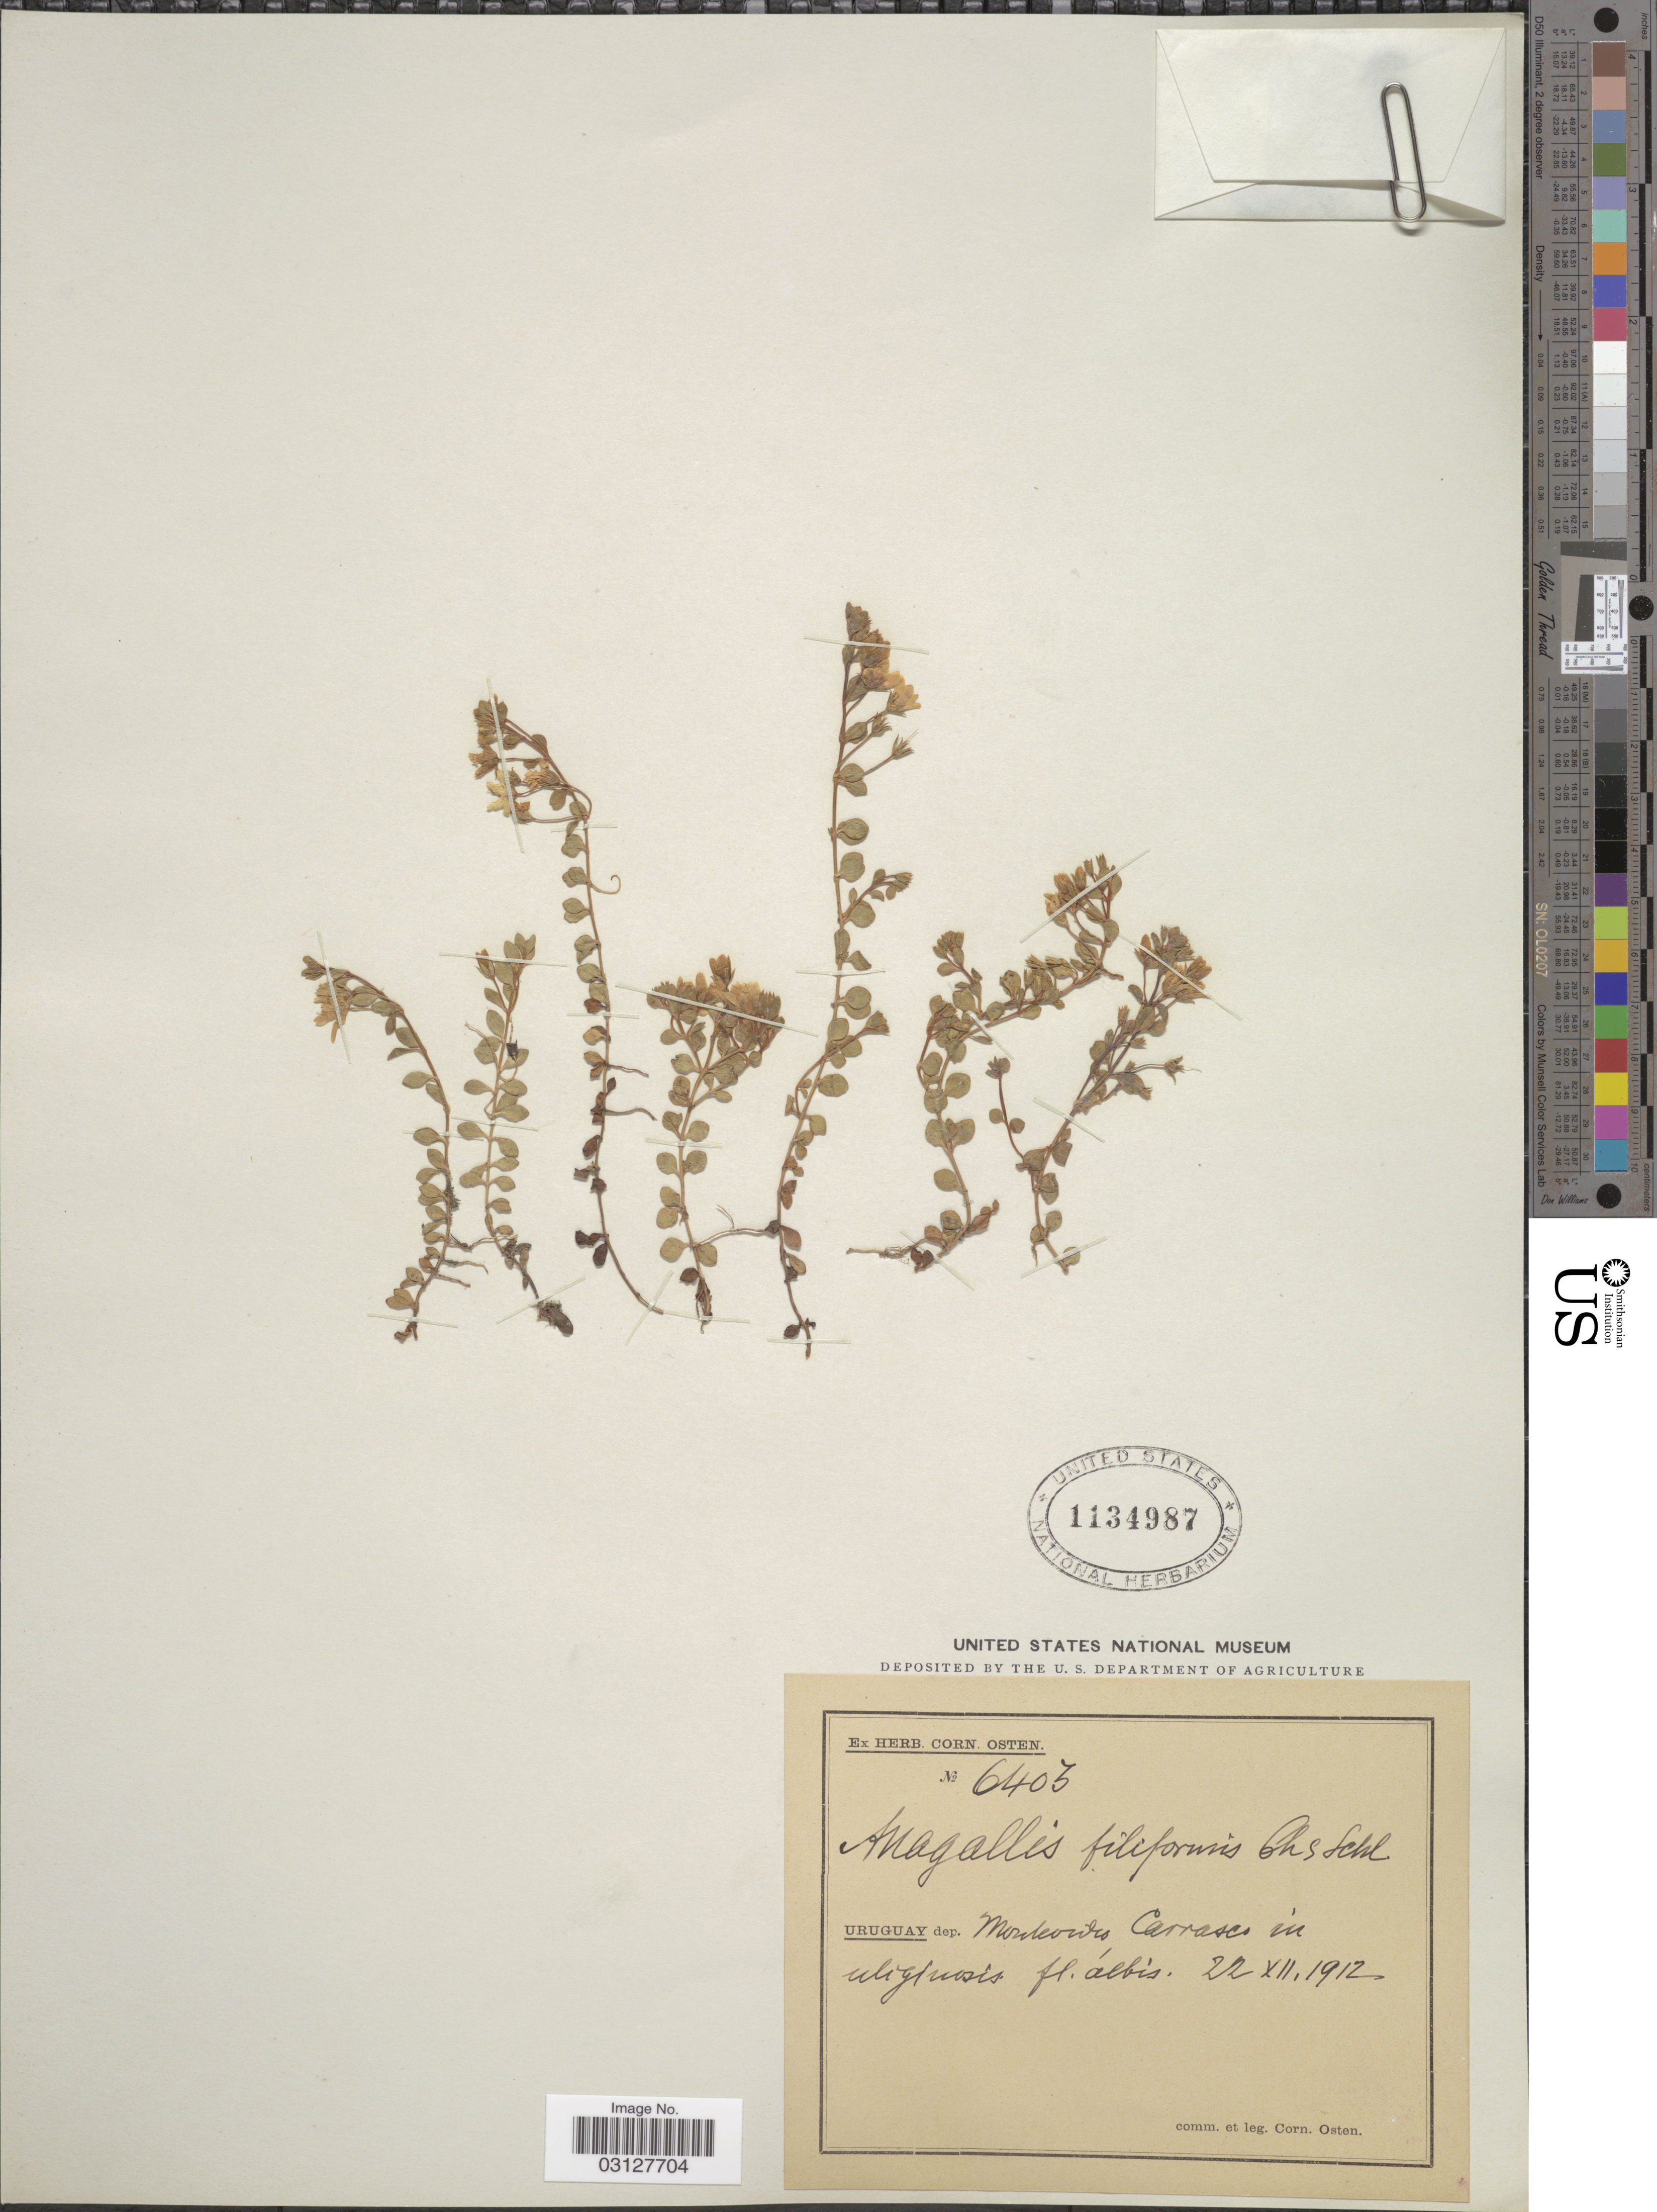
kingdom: Plantae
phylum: Tracheophyta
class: Magnoliopsida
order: Ericales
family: Primulaceae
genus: Anagallis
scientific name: Anagallis filiformis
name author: Cham. & Schltdl.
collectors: C. Osten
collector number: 6403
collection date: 1912-12-22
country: Uruguay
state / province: Montevideo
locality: Dep. Montevideo, Carrasco in uliglinosis fl. albis.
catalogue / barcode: US 1134987